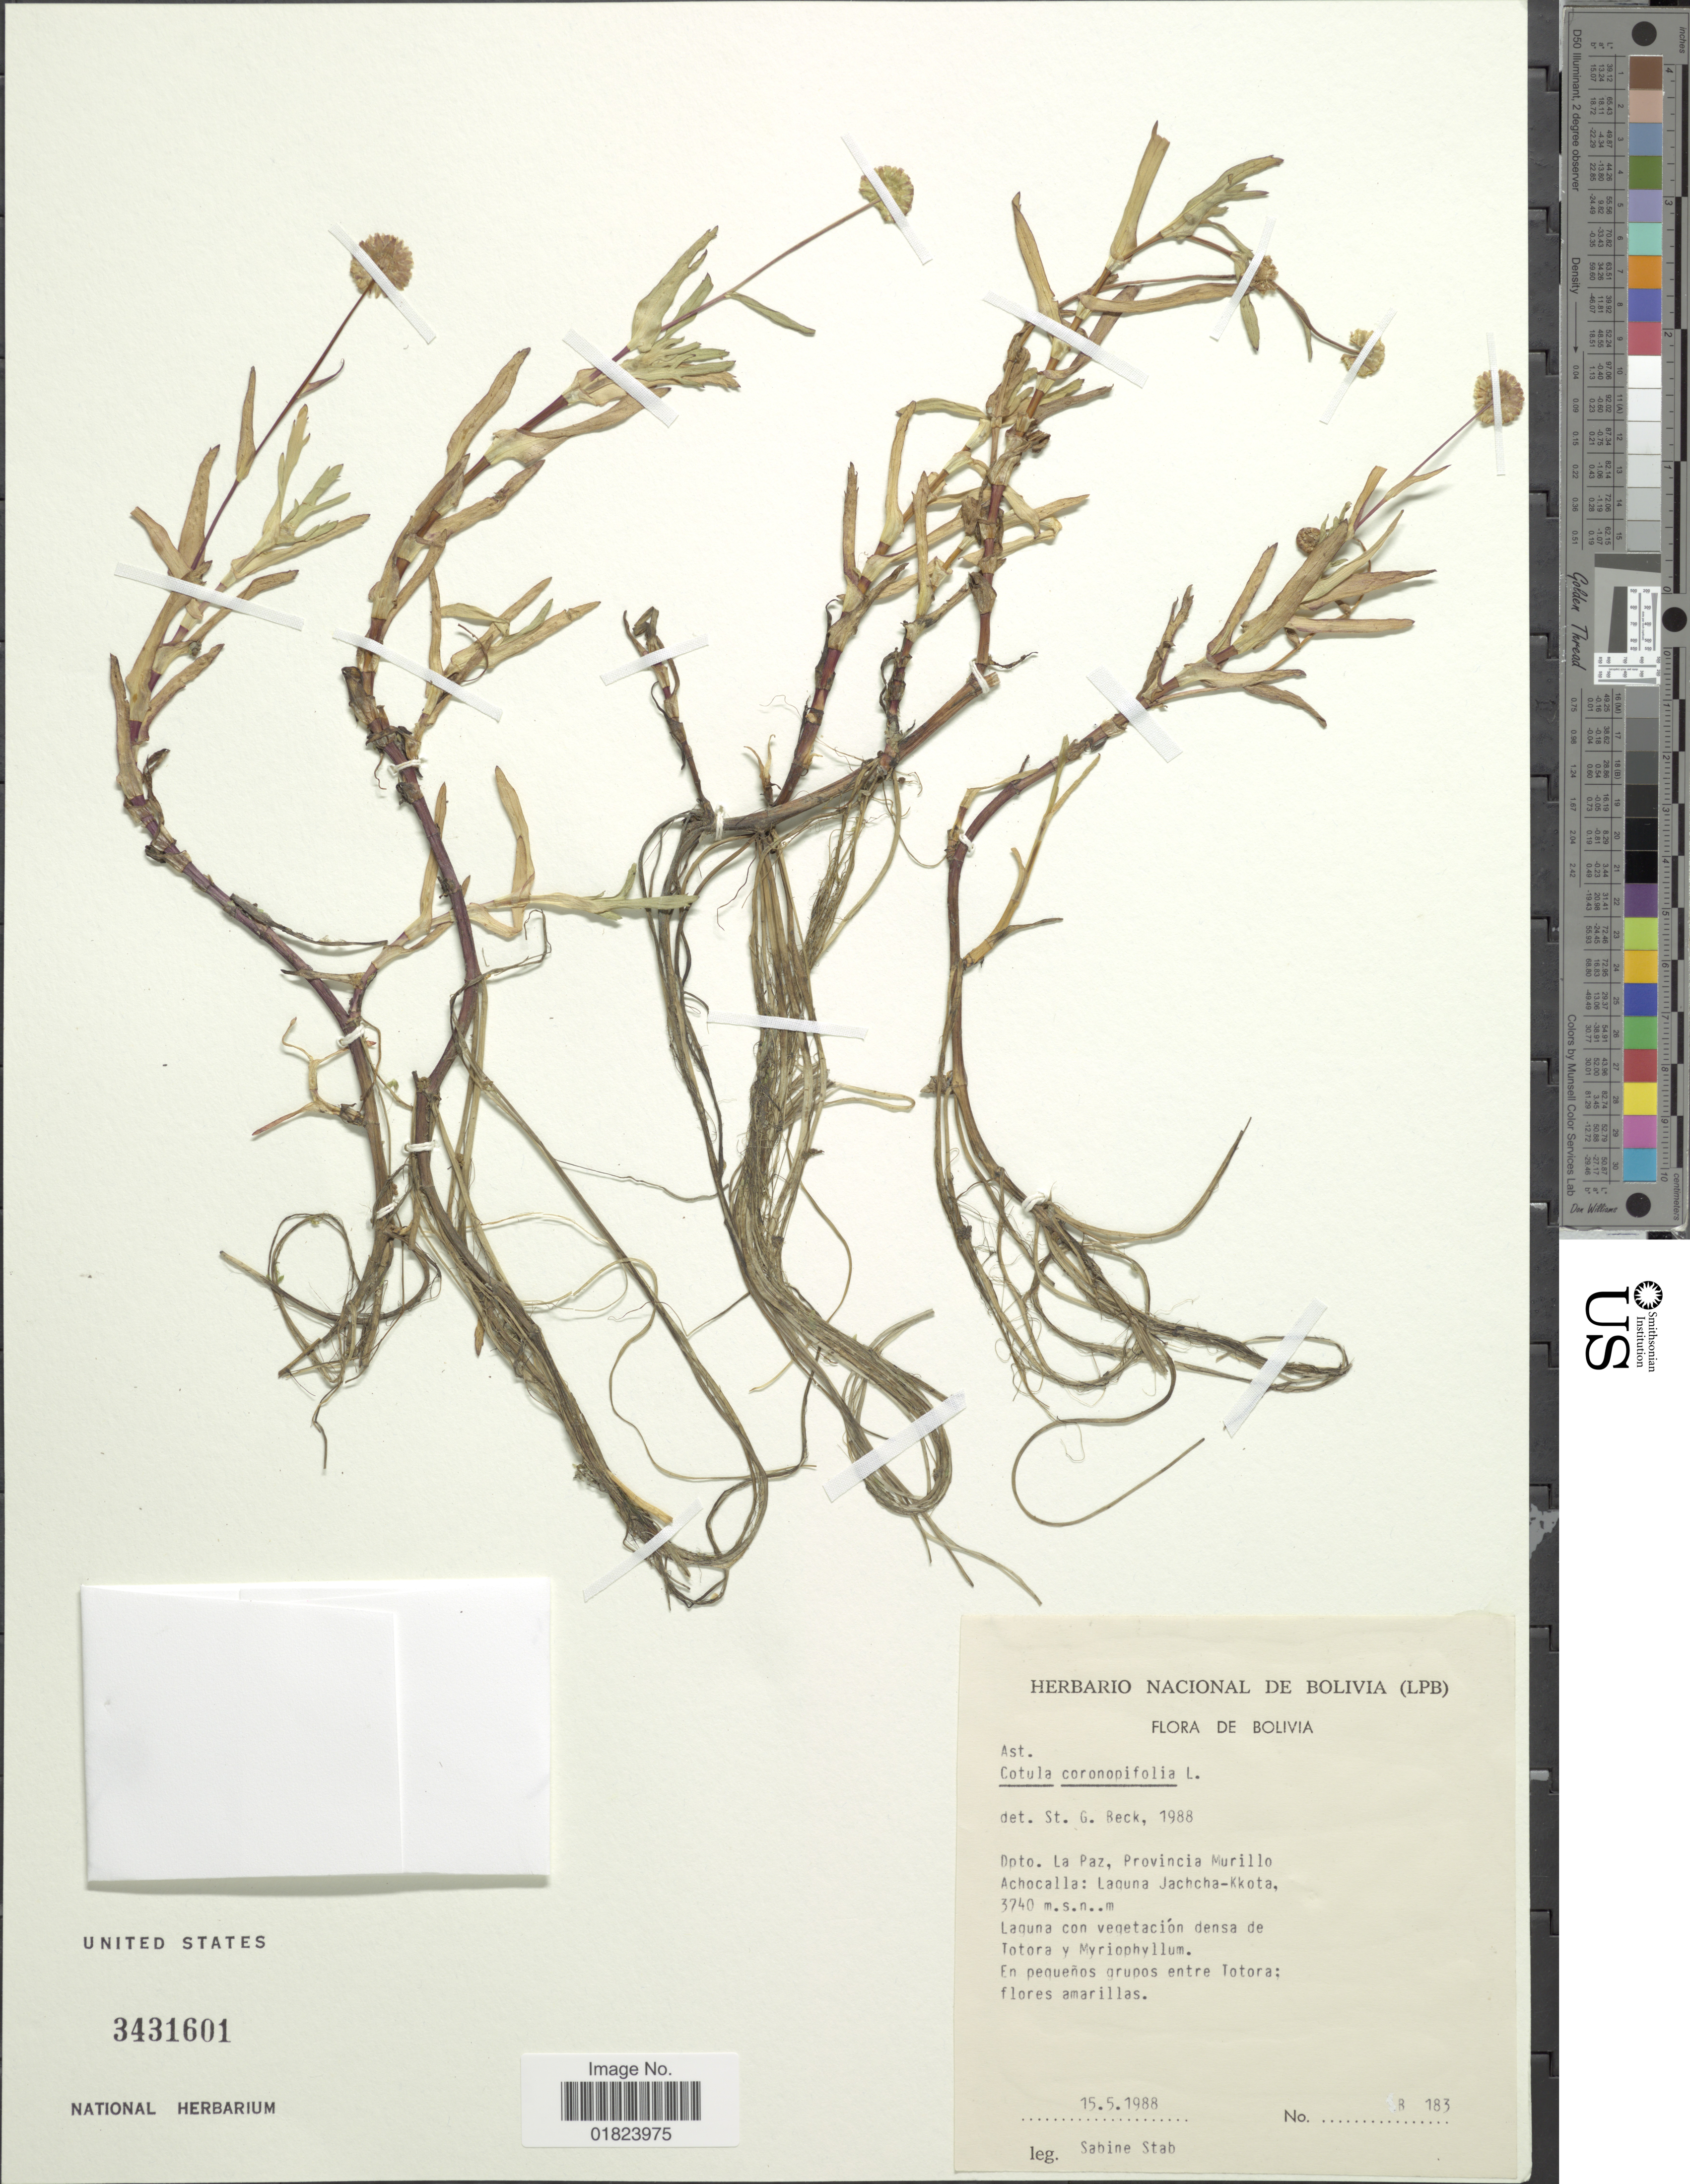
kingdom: Plantae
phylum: Tracheophyta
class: Magnoliopsida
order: Asterales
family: Asteraceae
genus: Cotula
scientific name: Cotula coronopifolia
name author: L.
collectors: S. Stab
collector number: B 183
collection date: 1988-05-15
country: Bolivia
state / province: La Paz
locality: Provincia Murillo, Achocalla: Laguna Jachcha-Kkota.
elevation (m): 3740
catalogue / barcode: US 3431601